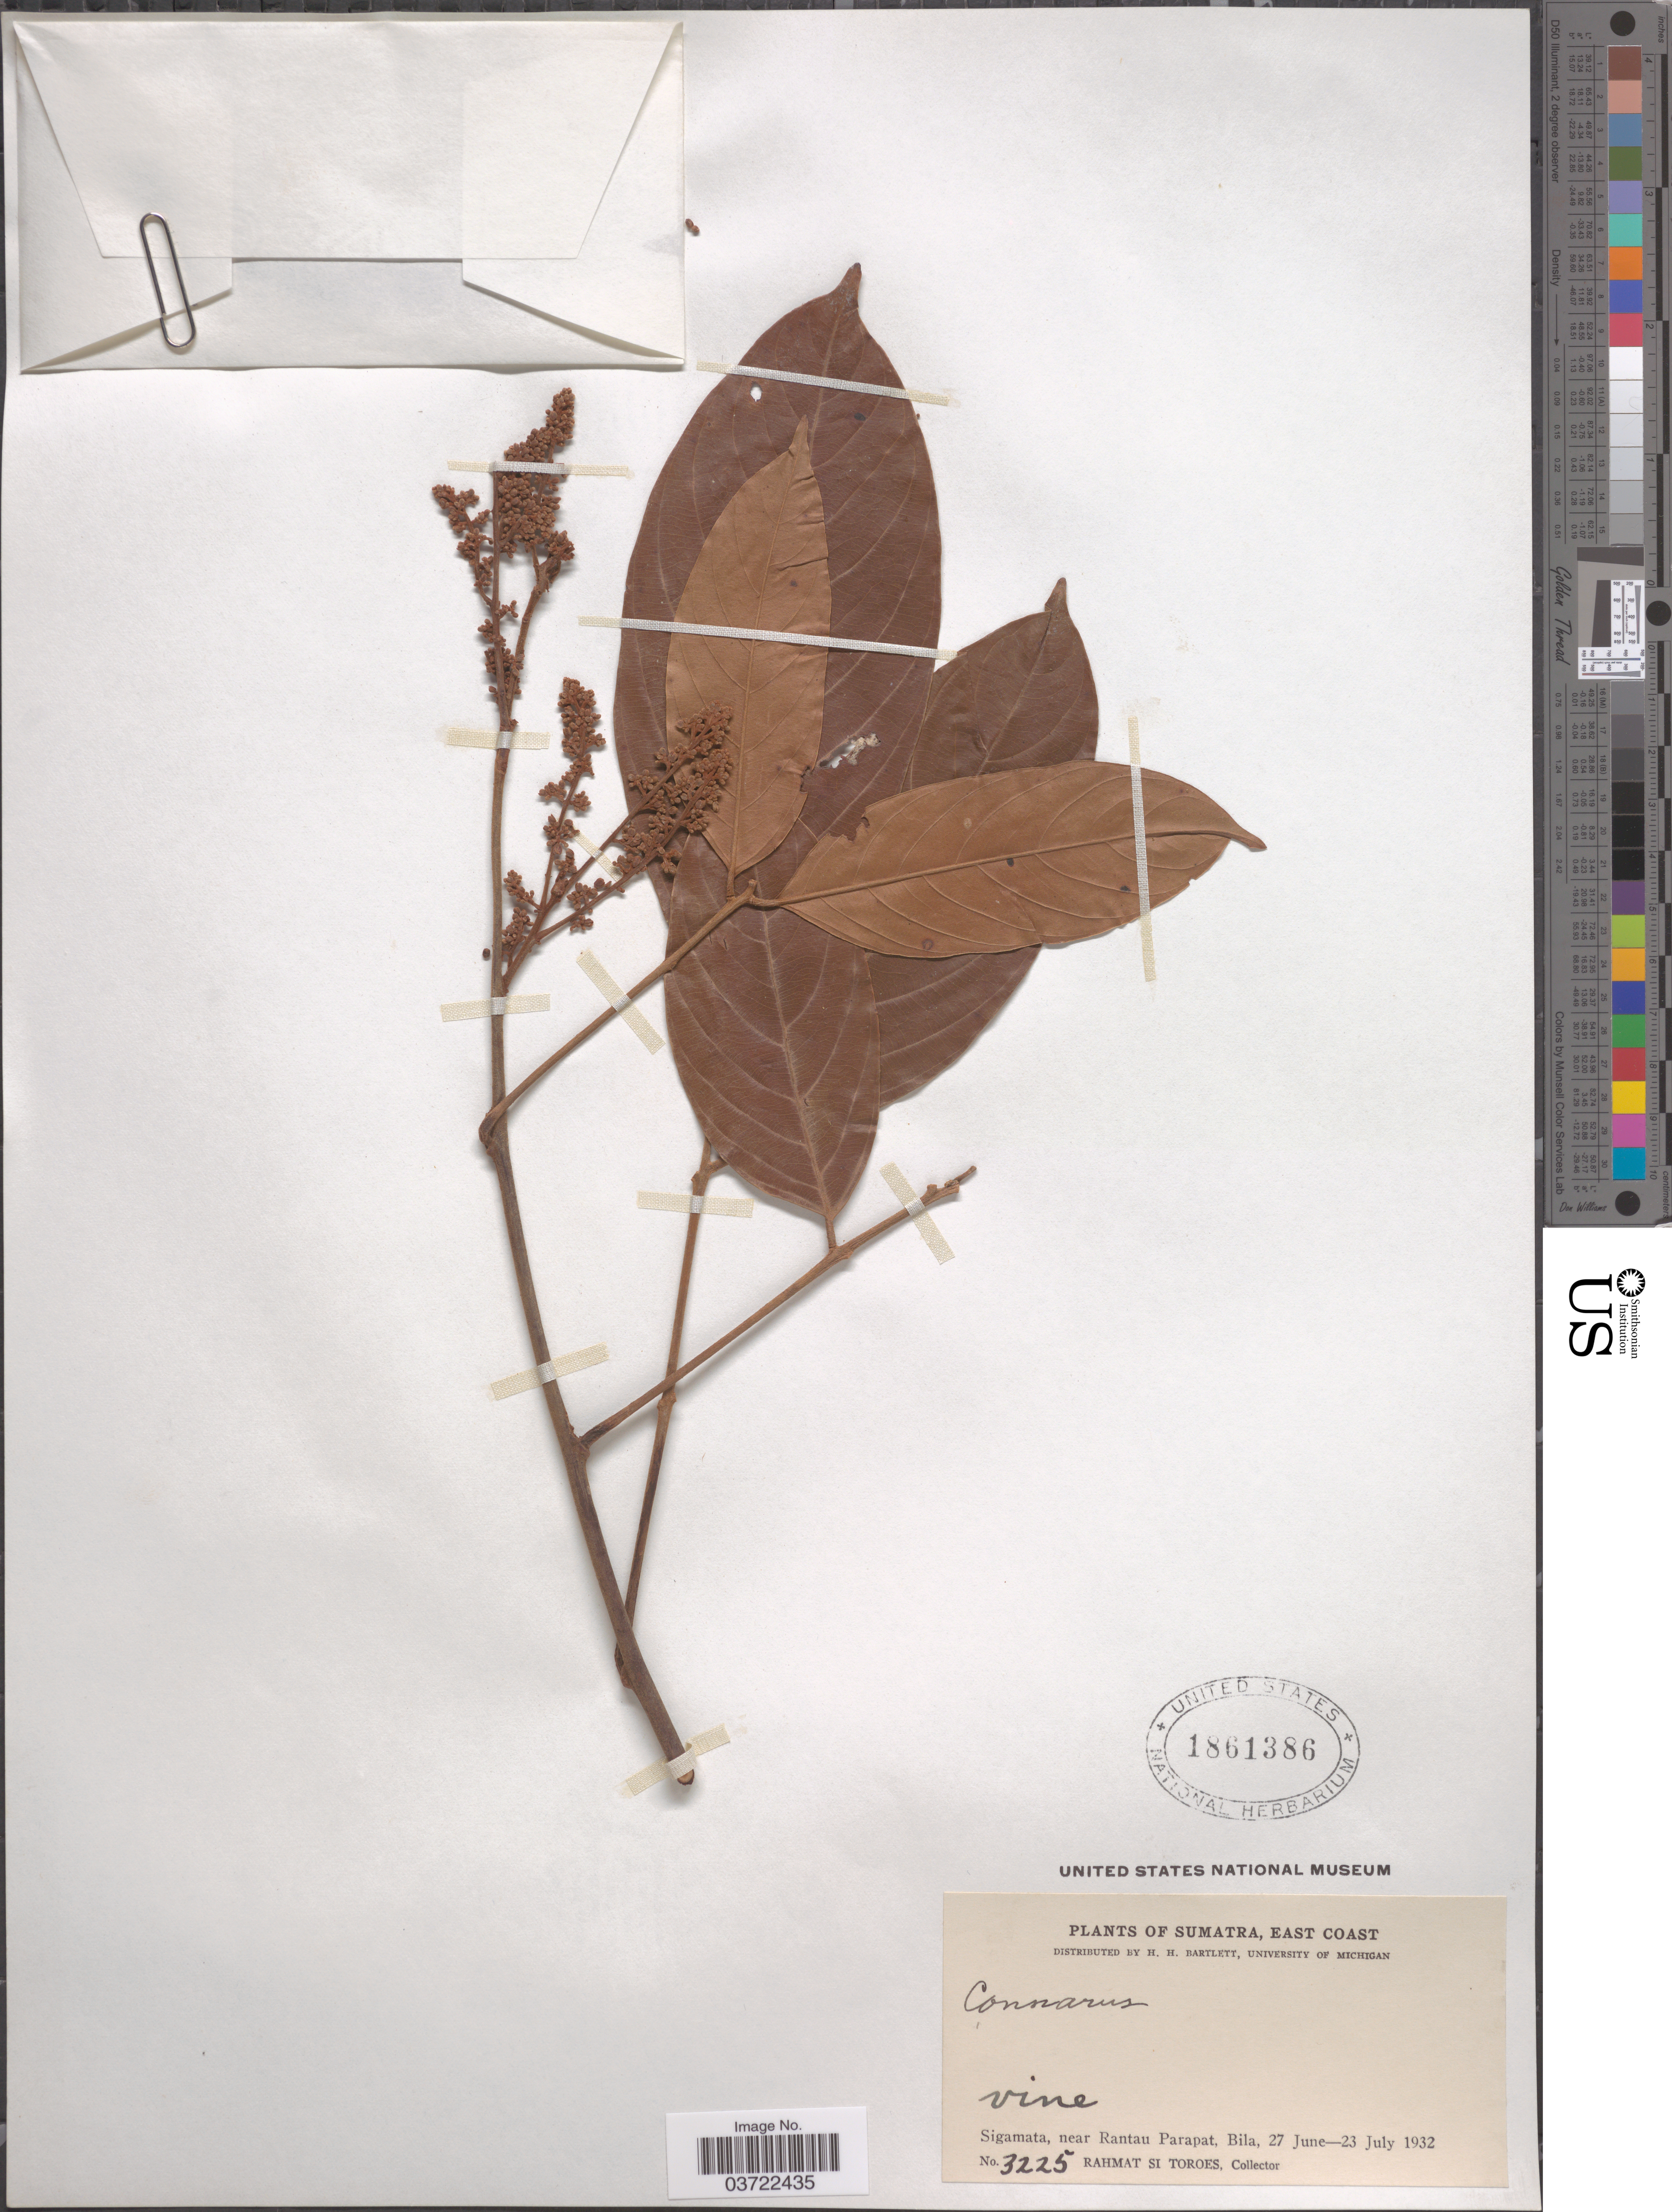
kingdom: Plantae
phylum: Tracheophyta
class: Magnoliopsida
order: Oxalidales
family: Connaraceae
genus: Connarus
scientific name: Connarus sp.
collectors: Rahmat Si Boeea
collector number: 3225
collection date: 1932-06-27/1932-07-23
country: Indonesia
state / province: Sumatra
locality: East Coast. Sigamata, near Rantau Parapat, Bila.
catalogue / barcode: US 1861386